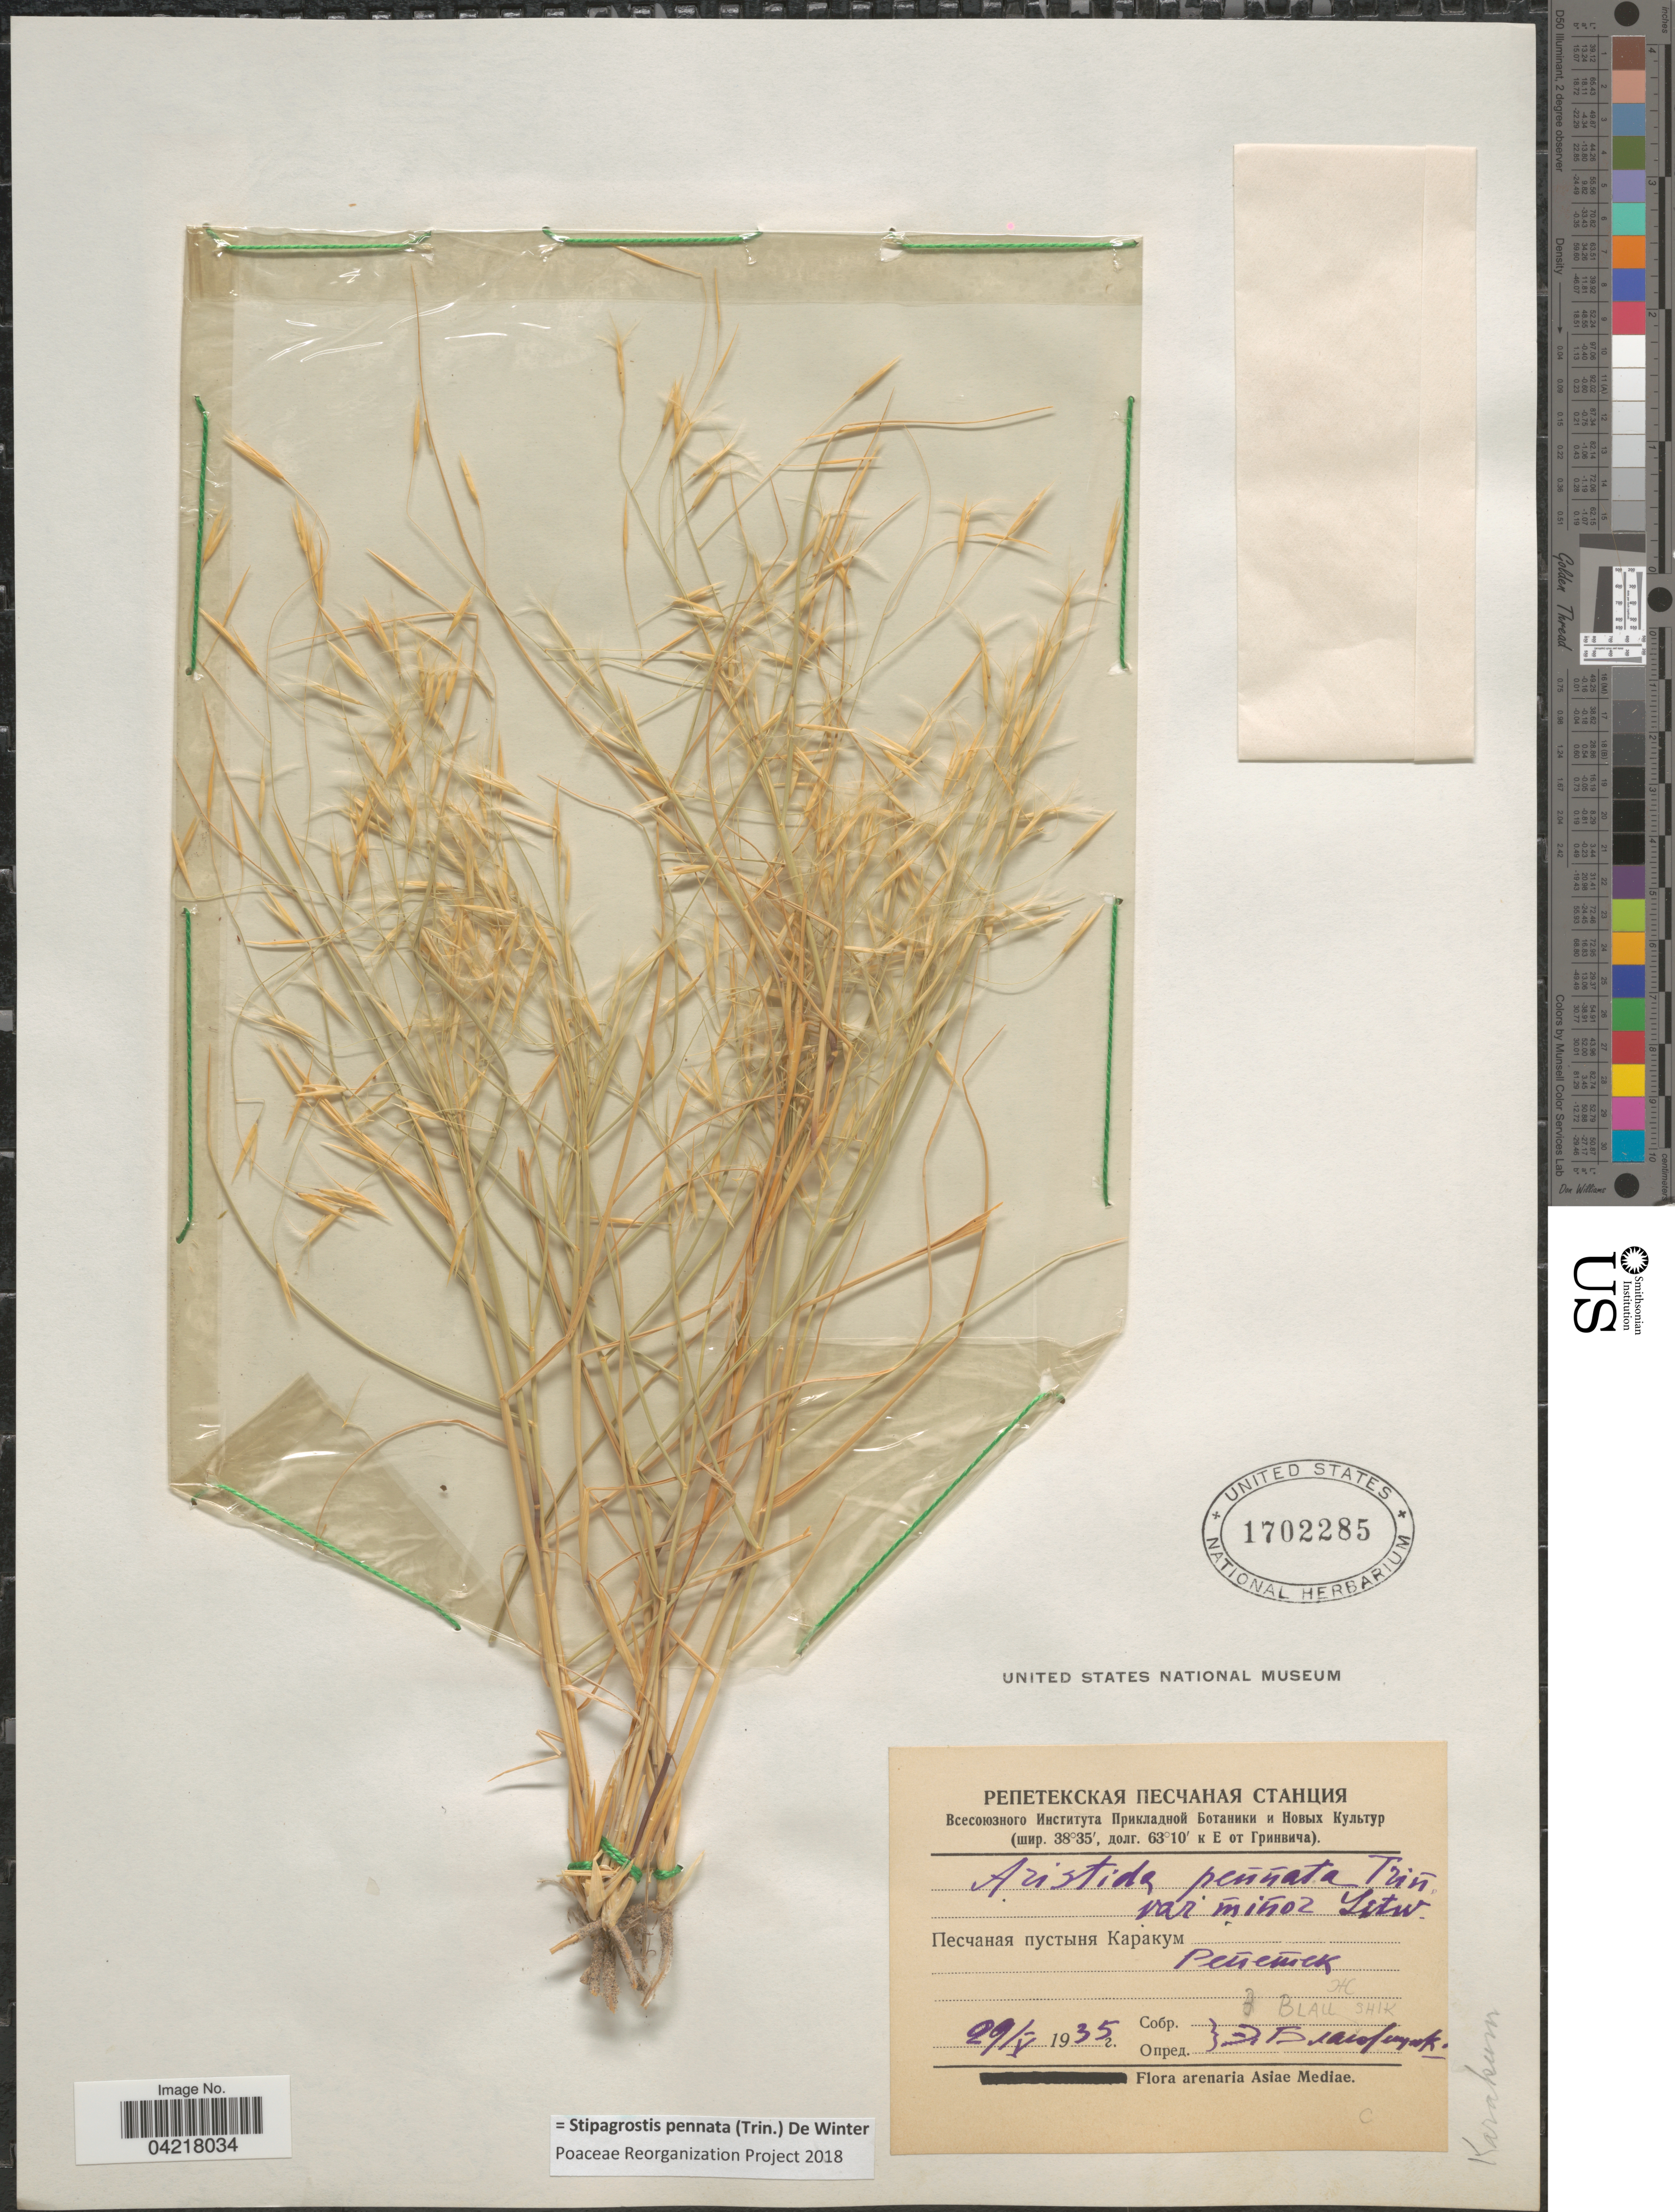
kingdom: Plantae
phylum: Tracheophyta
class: Liliopsida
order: Poales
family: Poaceae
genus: Stipagrostis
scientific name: Stipagrostis pennata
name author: (Trin.) De Winter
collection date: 1935-05-29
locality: X. Peńeḿek. Arenaria Asiae Mediae.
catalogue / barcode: US 1702285